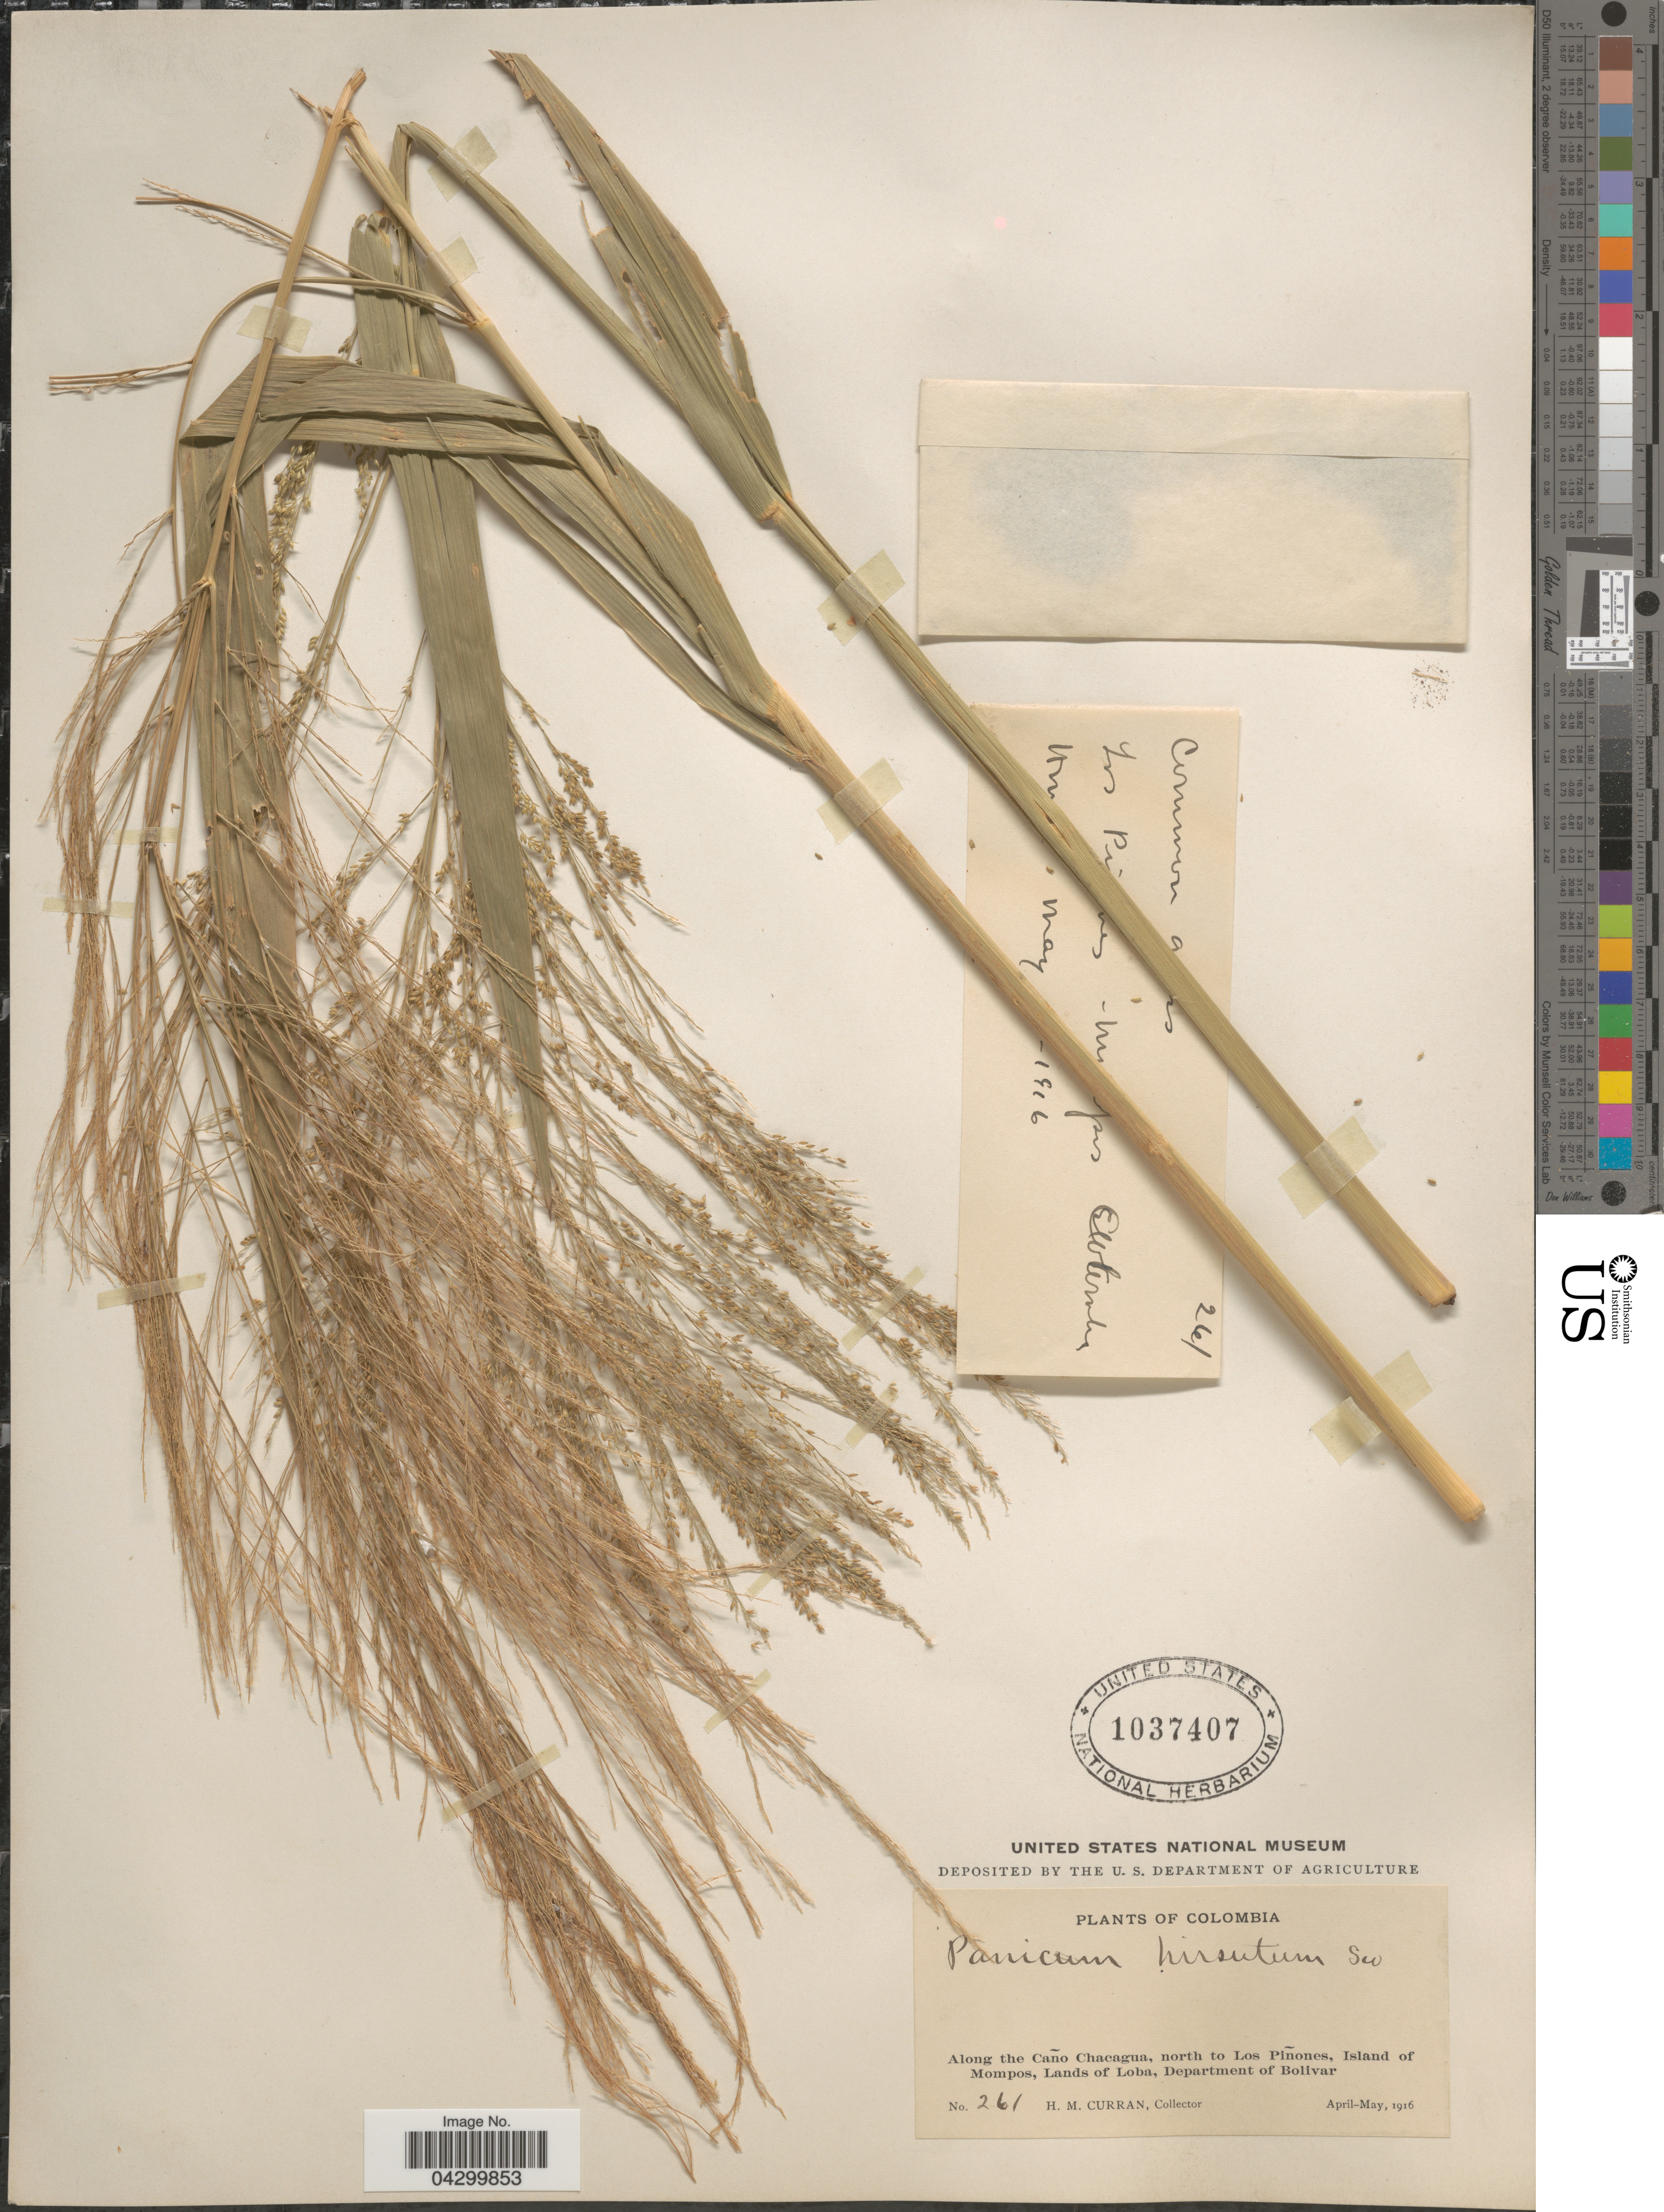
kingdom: Plantae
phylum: Tracheophyta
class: Liliopsida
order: Poales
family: Poaceae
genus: Panicum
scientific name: Panicum hirsutum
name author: Sw.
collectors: H. M. Curran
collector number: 261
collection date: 1916-04/1916-05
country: Colombia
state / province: Bolívar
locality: Along the Caño Chacagua, north of Los Piñones, Island of Mompos, Lands of Loba, Department of Bolivar.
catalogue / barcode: US 1037407